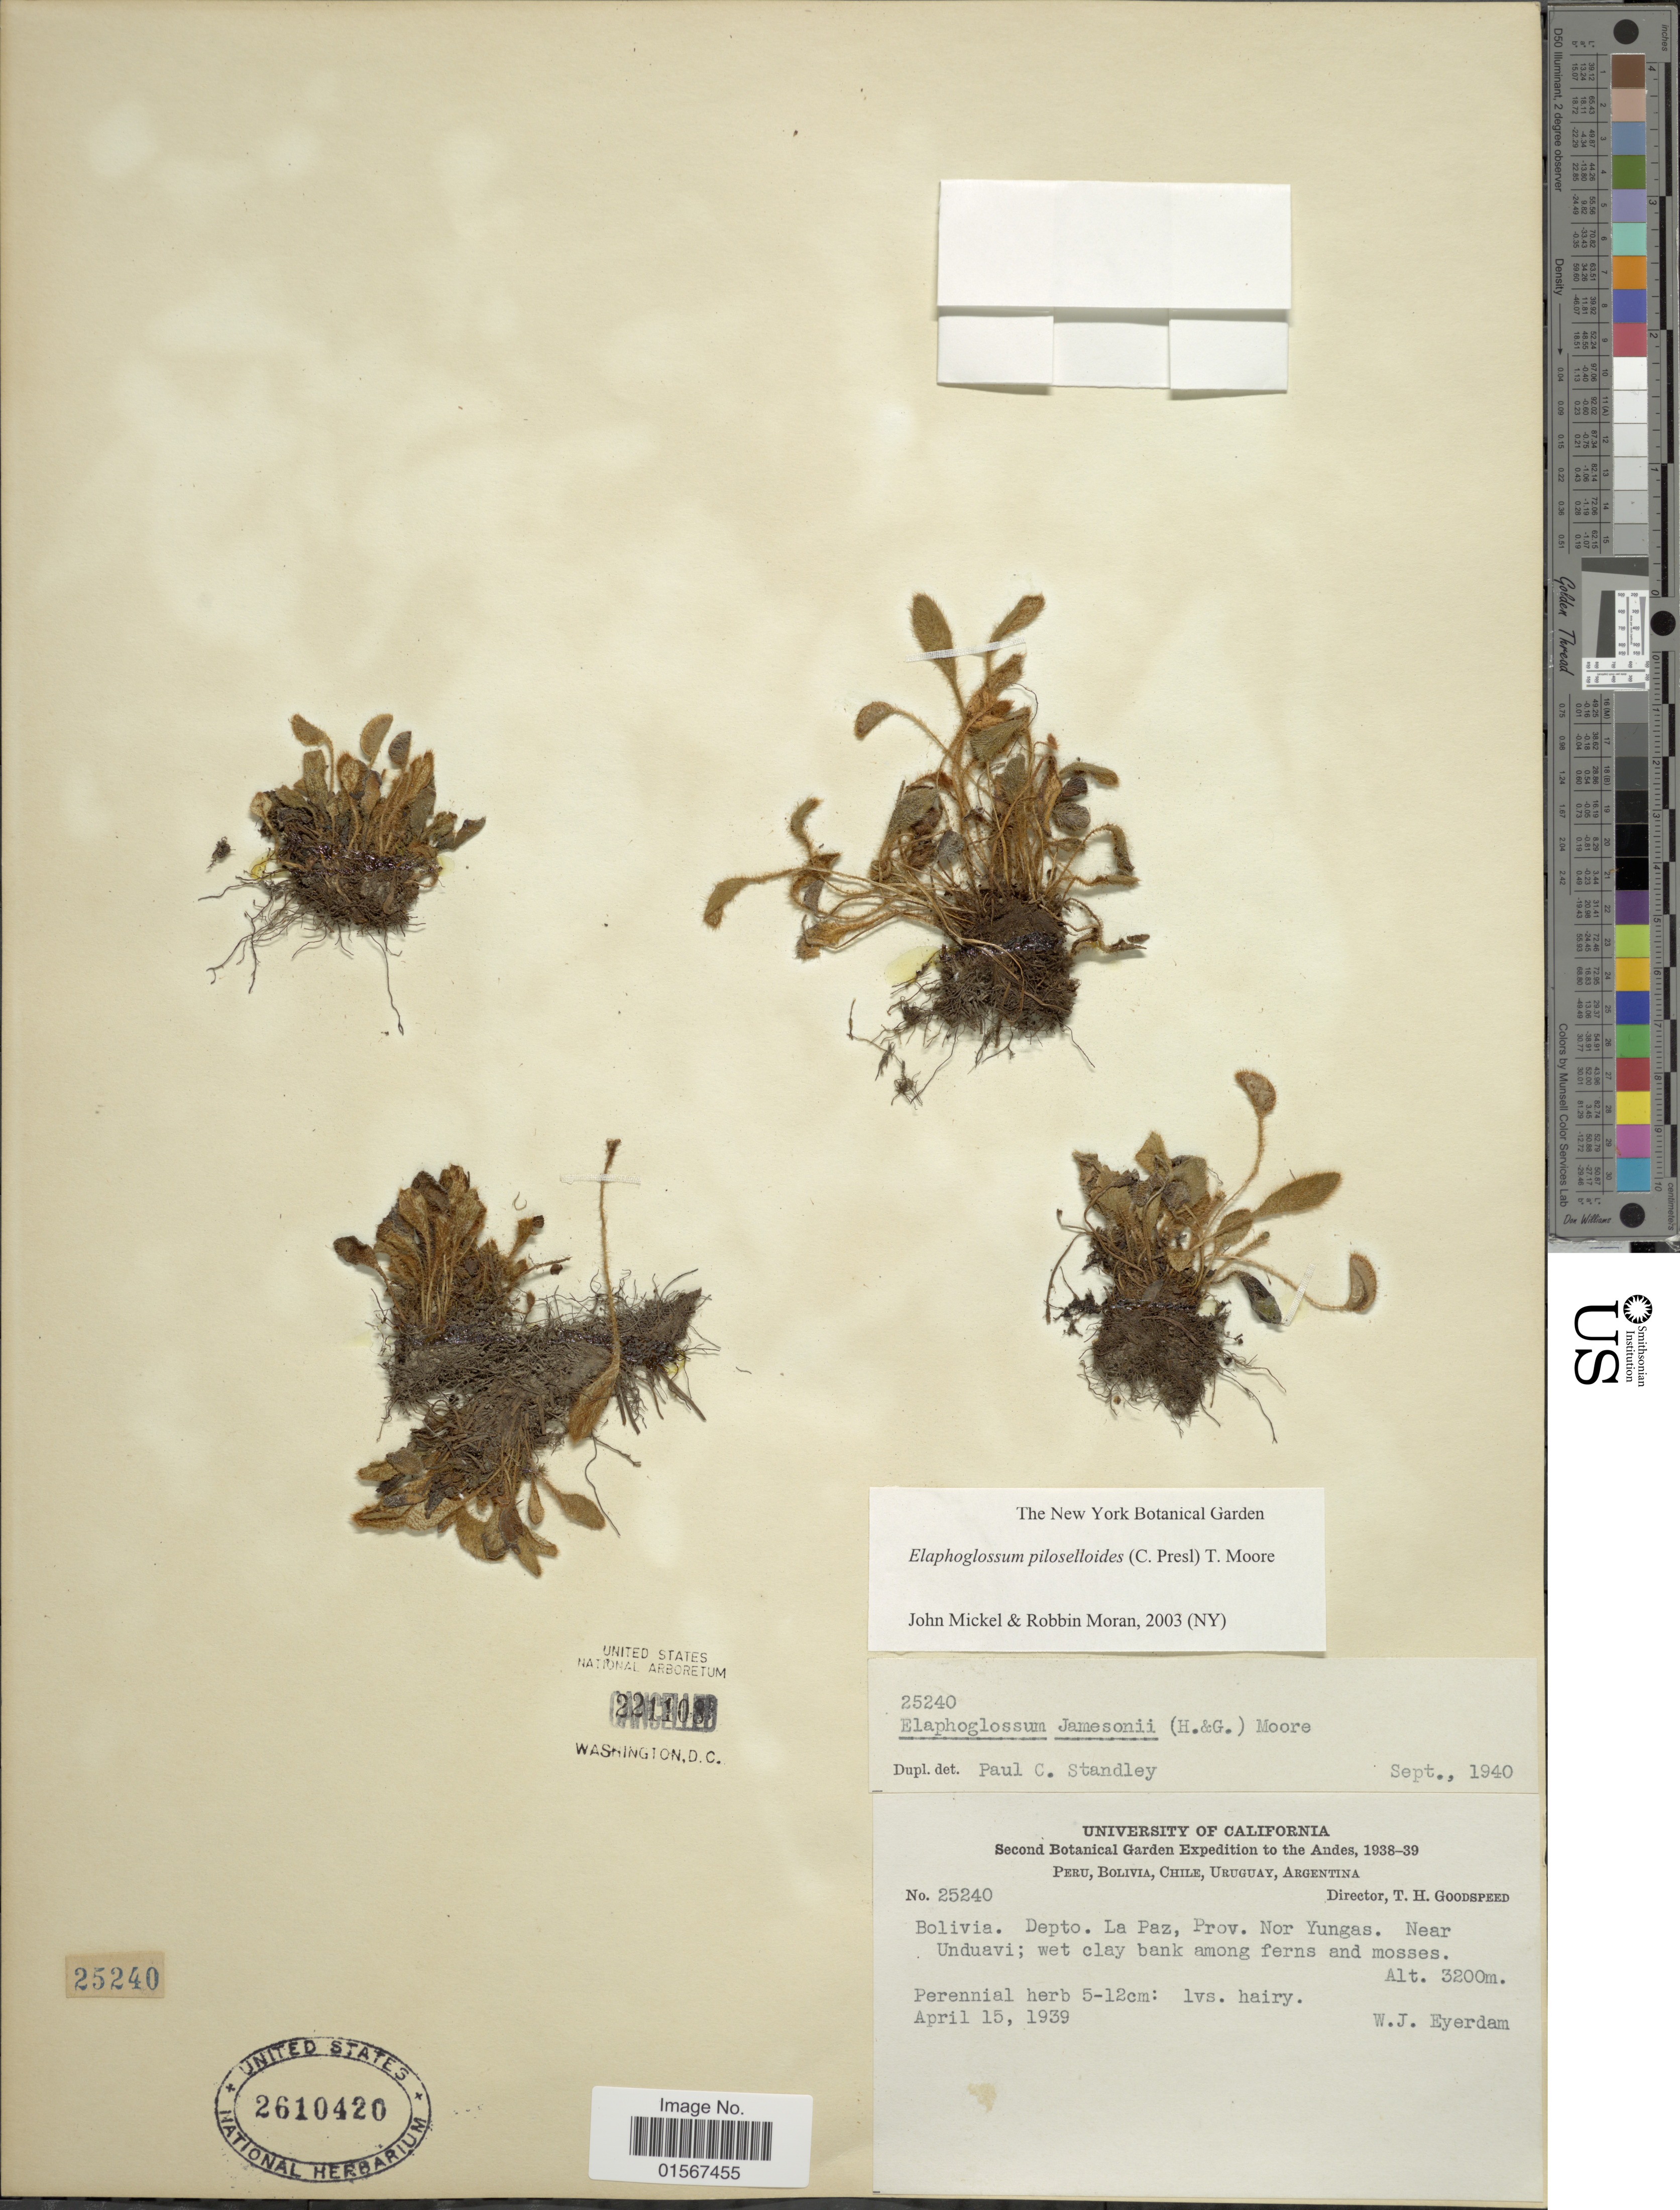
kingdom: Plantae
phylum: Tracheophyta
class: Polypodiopsida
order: Polypodiales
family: Dryopteridaceae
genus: Elaphoglossum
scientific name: Elaphoglossum piloselloides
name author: (C. Presl) T. Moore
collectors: W. J. Eyerdam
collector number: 25240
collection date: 1939-04-15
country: Bolivia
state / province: La Paz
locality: Bolivia, Depto. La Paz, Prov. Nor Yungas, Near Unduavi.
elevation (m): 3200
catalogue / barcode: US 2610420